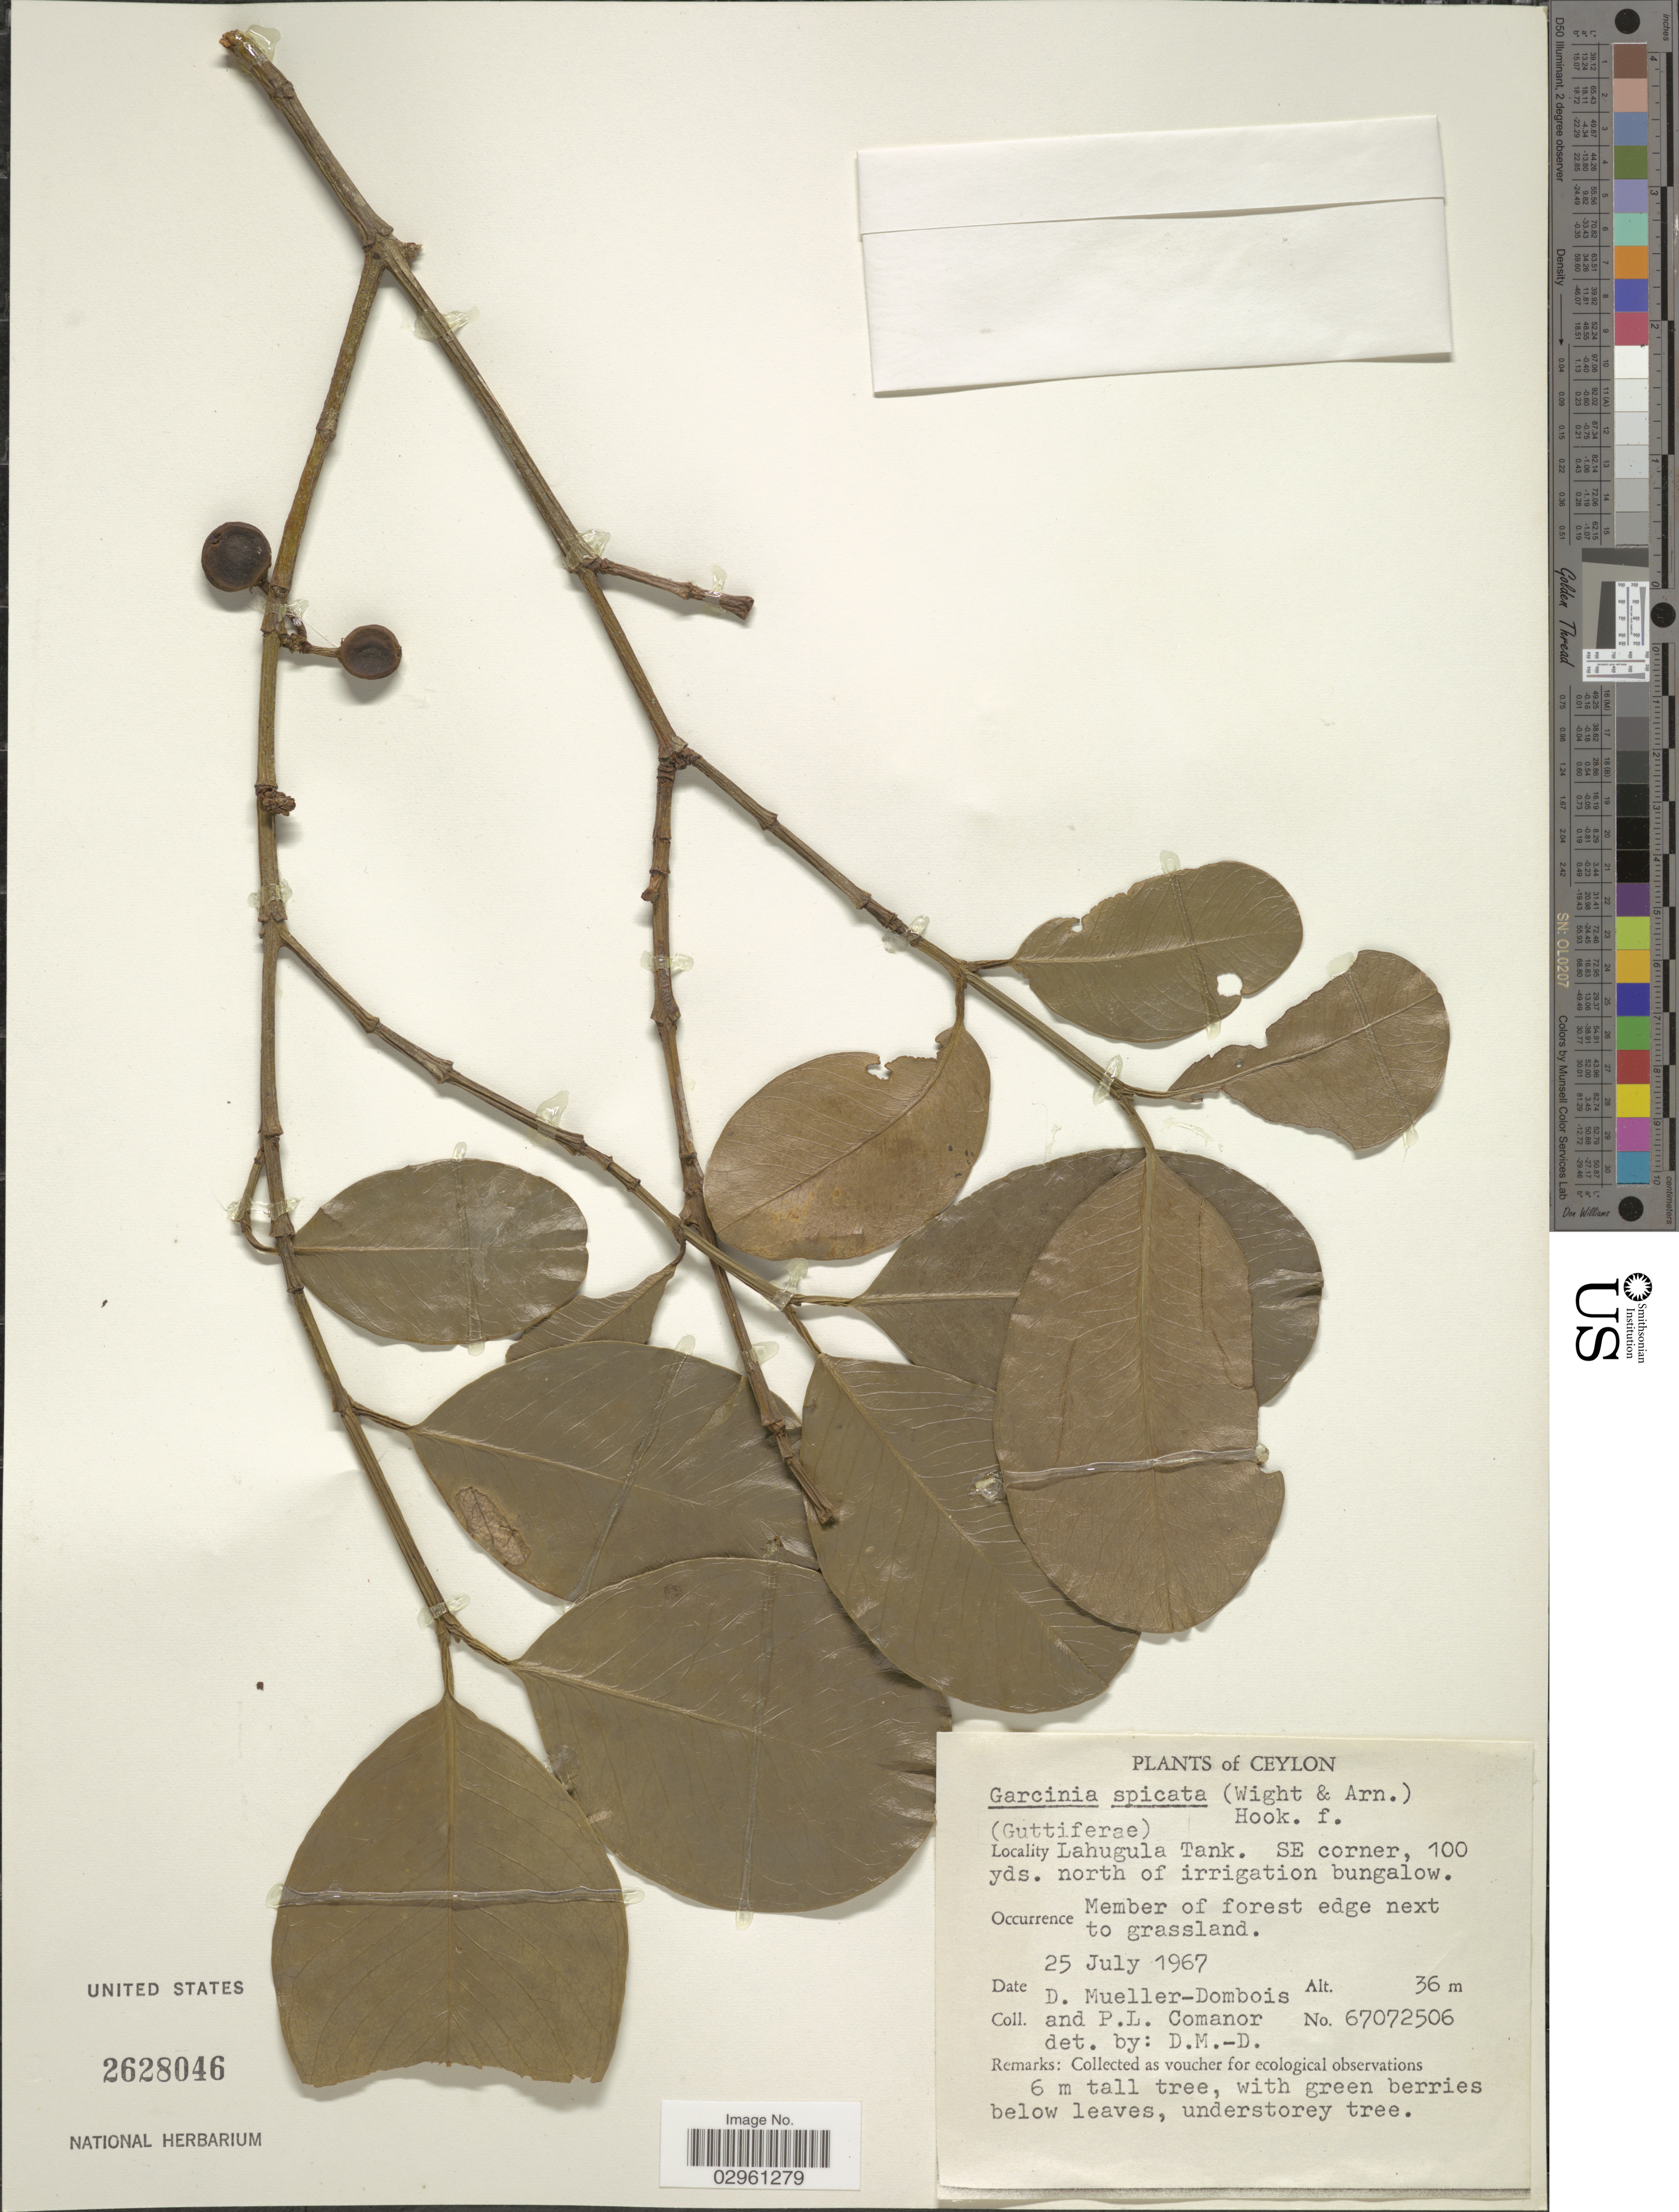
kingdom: Plantae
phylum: Tracheophyta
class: Magnoliopsida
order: Malpighiales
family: Clusiaceae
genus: Garcinia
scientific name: Garcinia spicata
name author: Hook. f.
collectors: D. Mueller-Dombois & P. Comanor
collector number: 67072506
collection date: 1967-07-25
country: Sri Lanka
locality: Ceylon. Lahugula Tank. SE corner, 100 yds. north of irrigation bungalow.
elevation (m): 36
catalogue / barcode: US 2628046